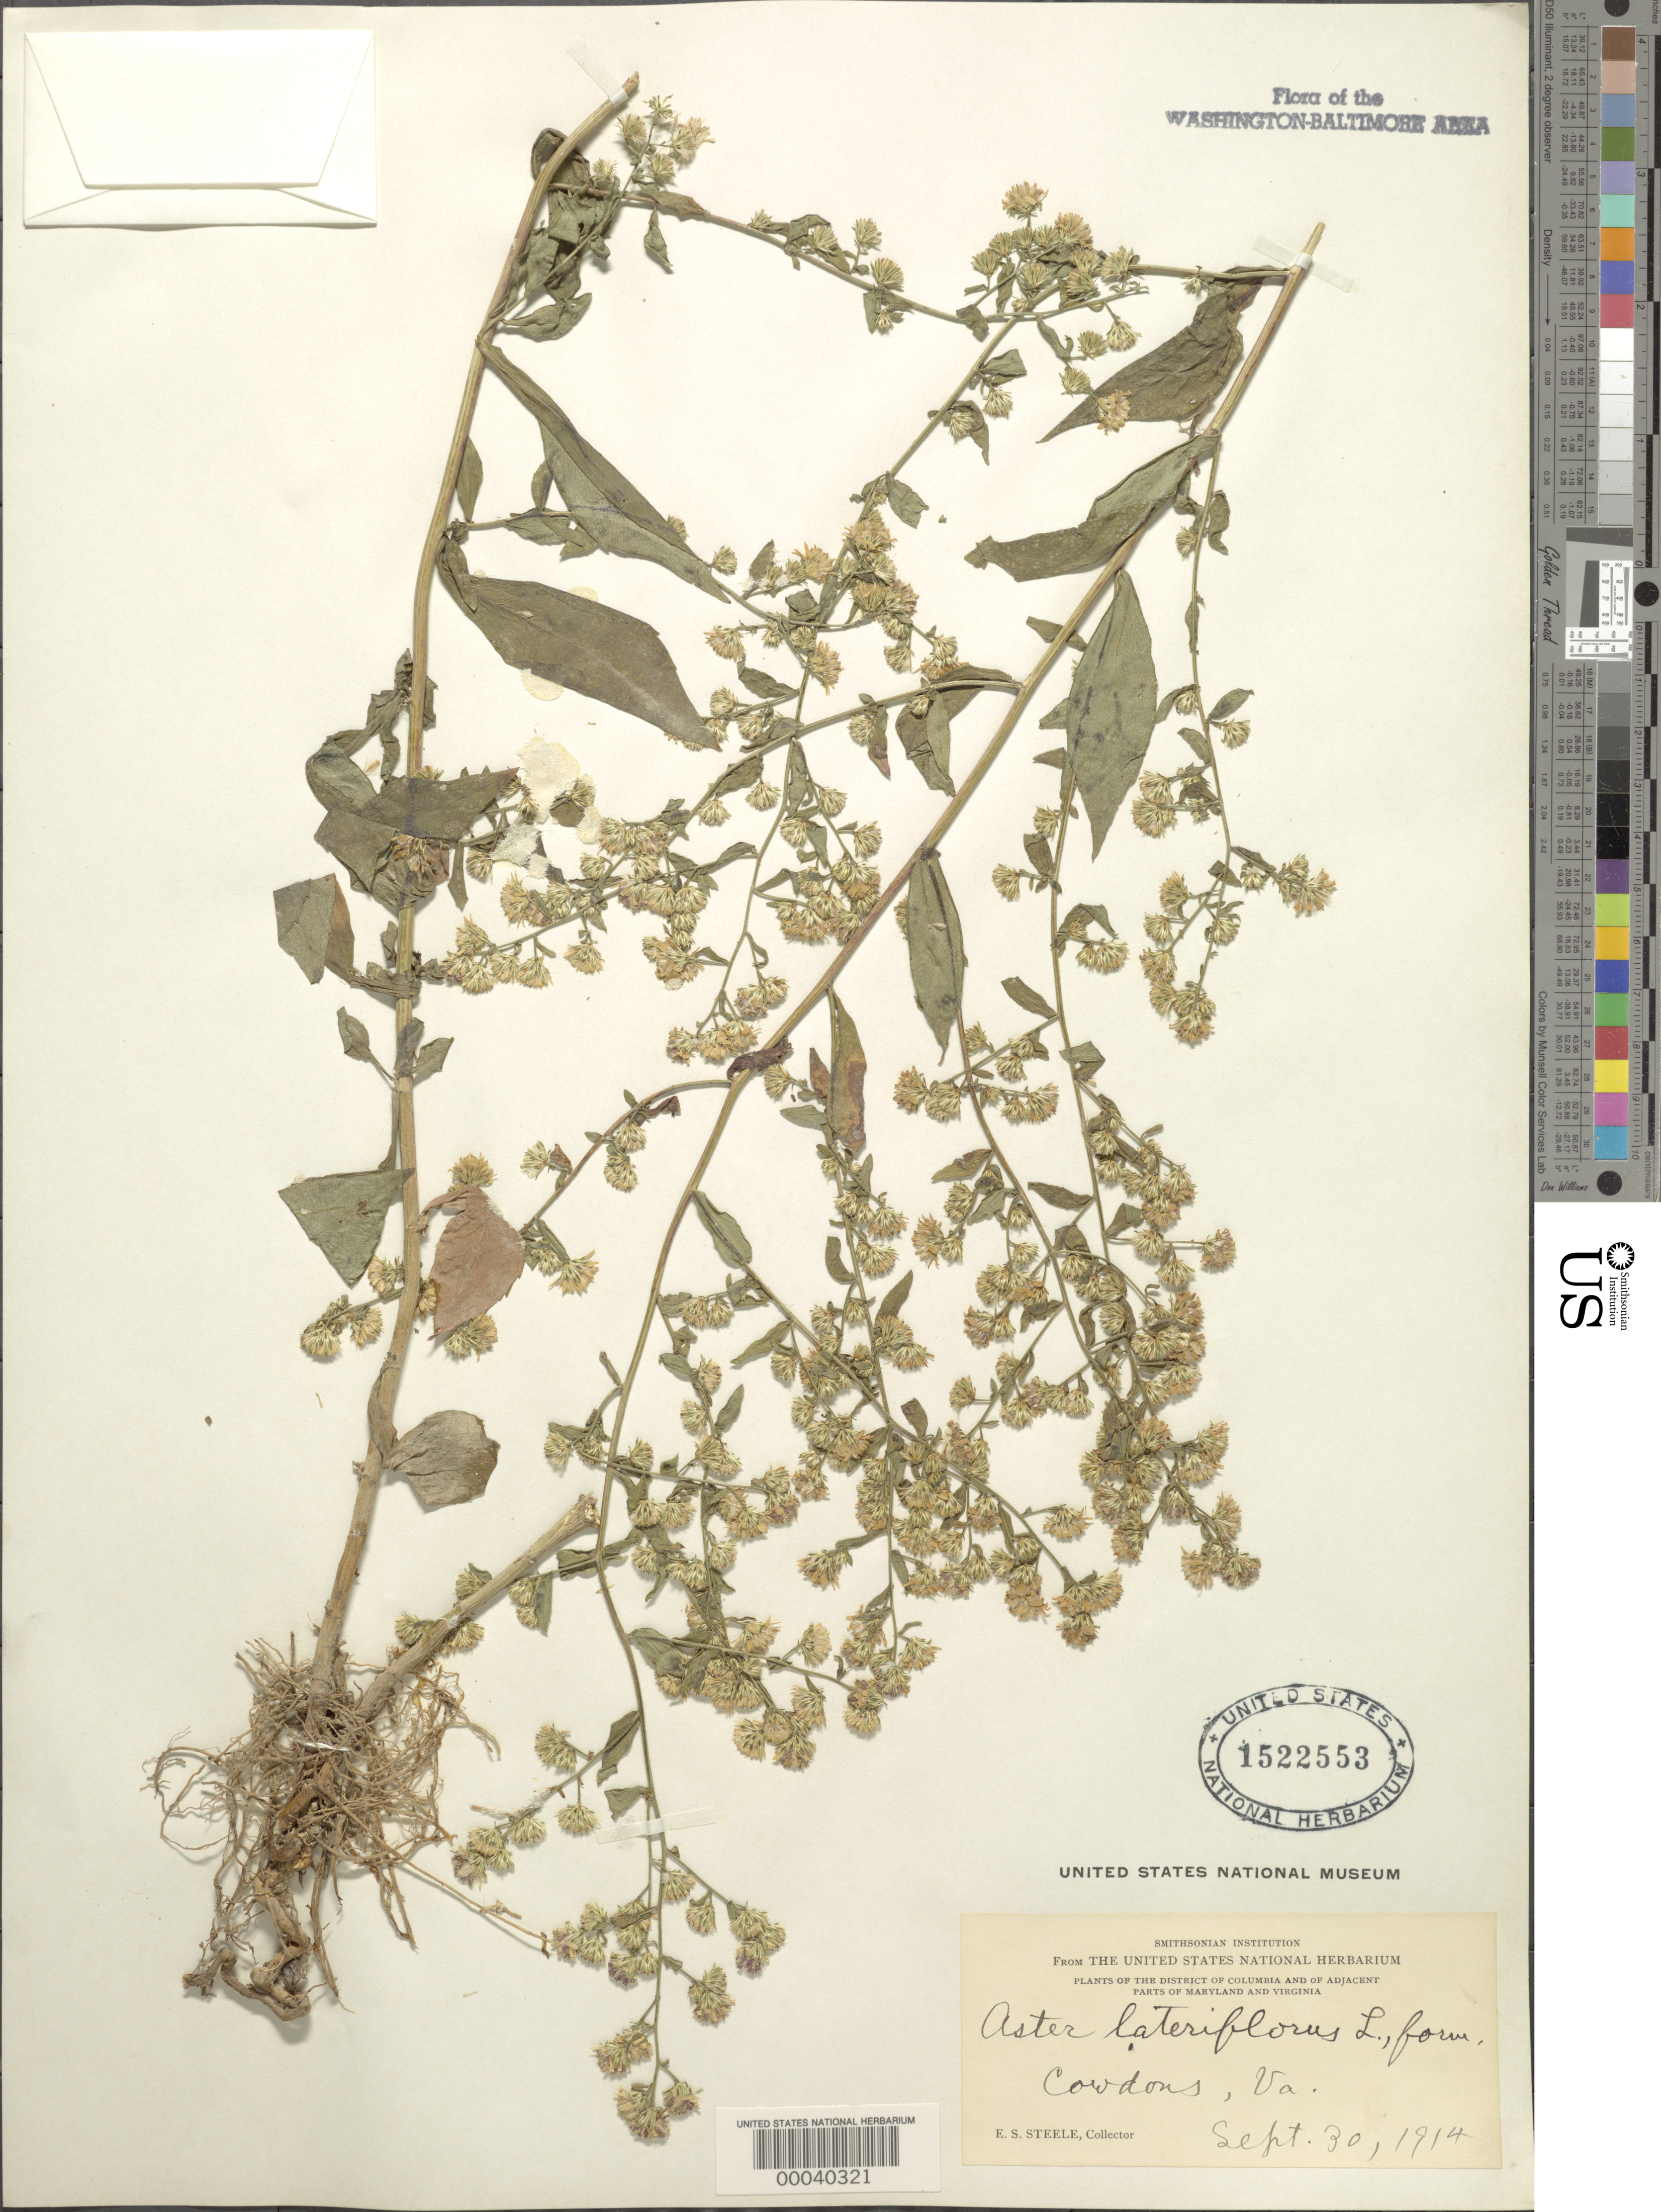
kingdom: Plantae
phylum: Tracheophyta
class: Magnoliopsida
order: Asterales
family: Asteraceae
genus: Symphyotrichum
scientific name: Symphyotrichum lateriflorum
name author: (L.) Á. Löve & D. Löve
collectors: E. Steele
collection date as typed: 30 Sep 1914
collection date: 1914-09-30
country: United States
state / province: Virginia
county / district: Arlington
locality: Cowdons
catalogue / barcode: US 1522553